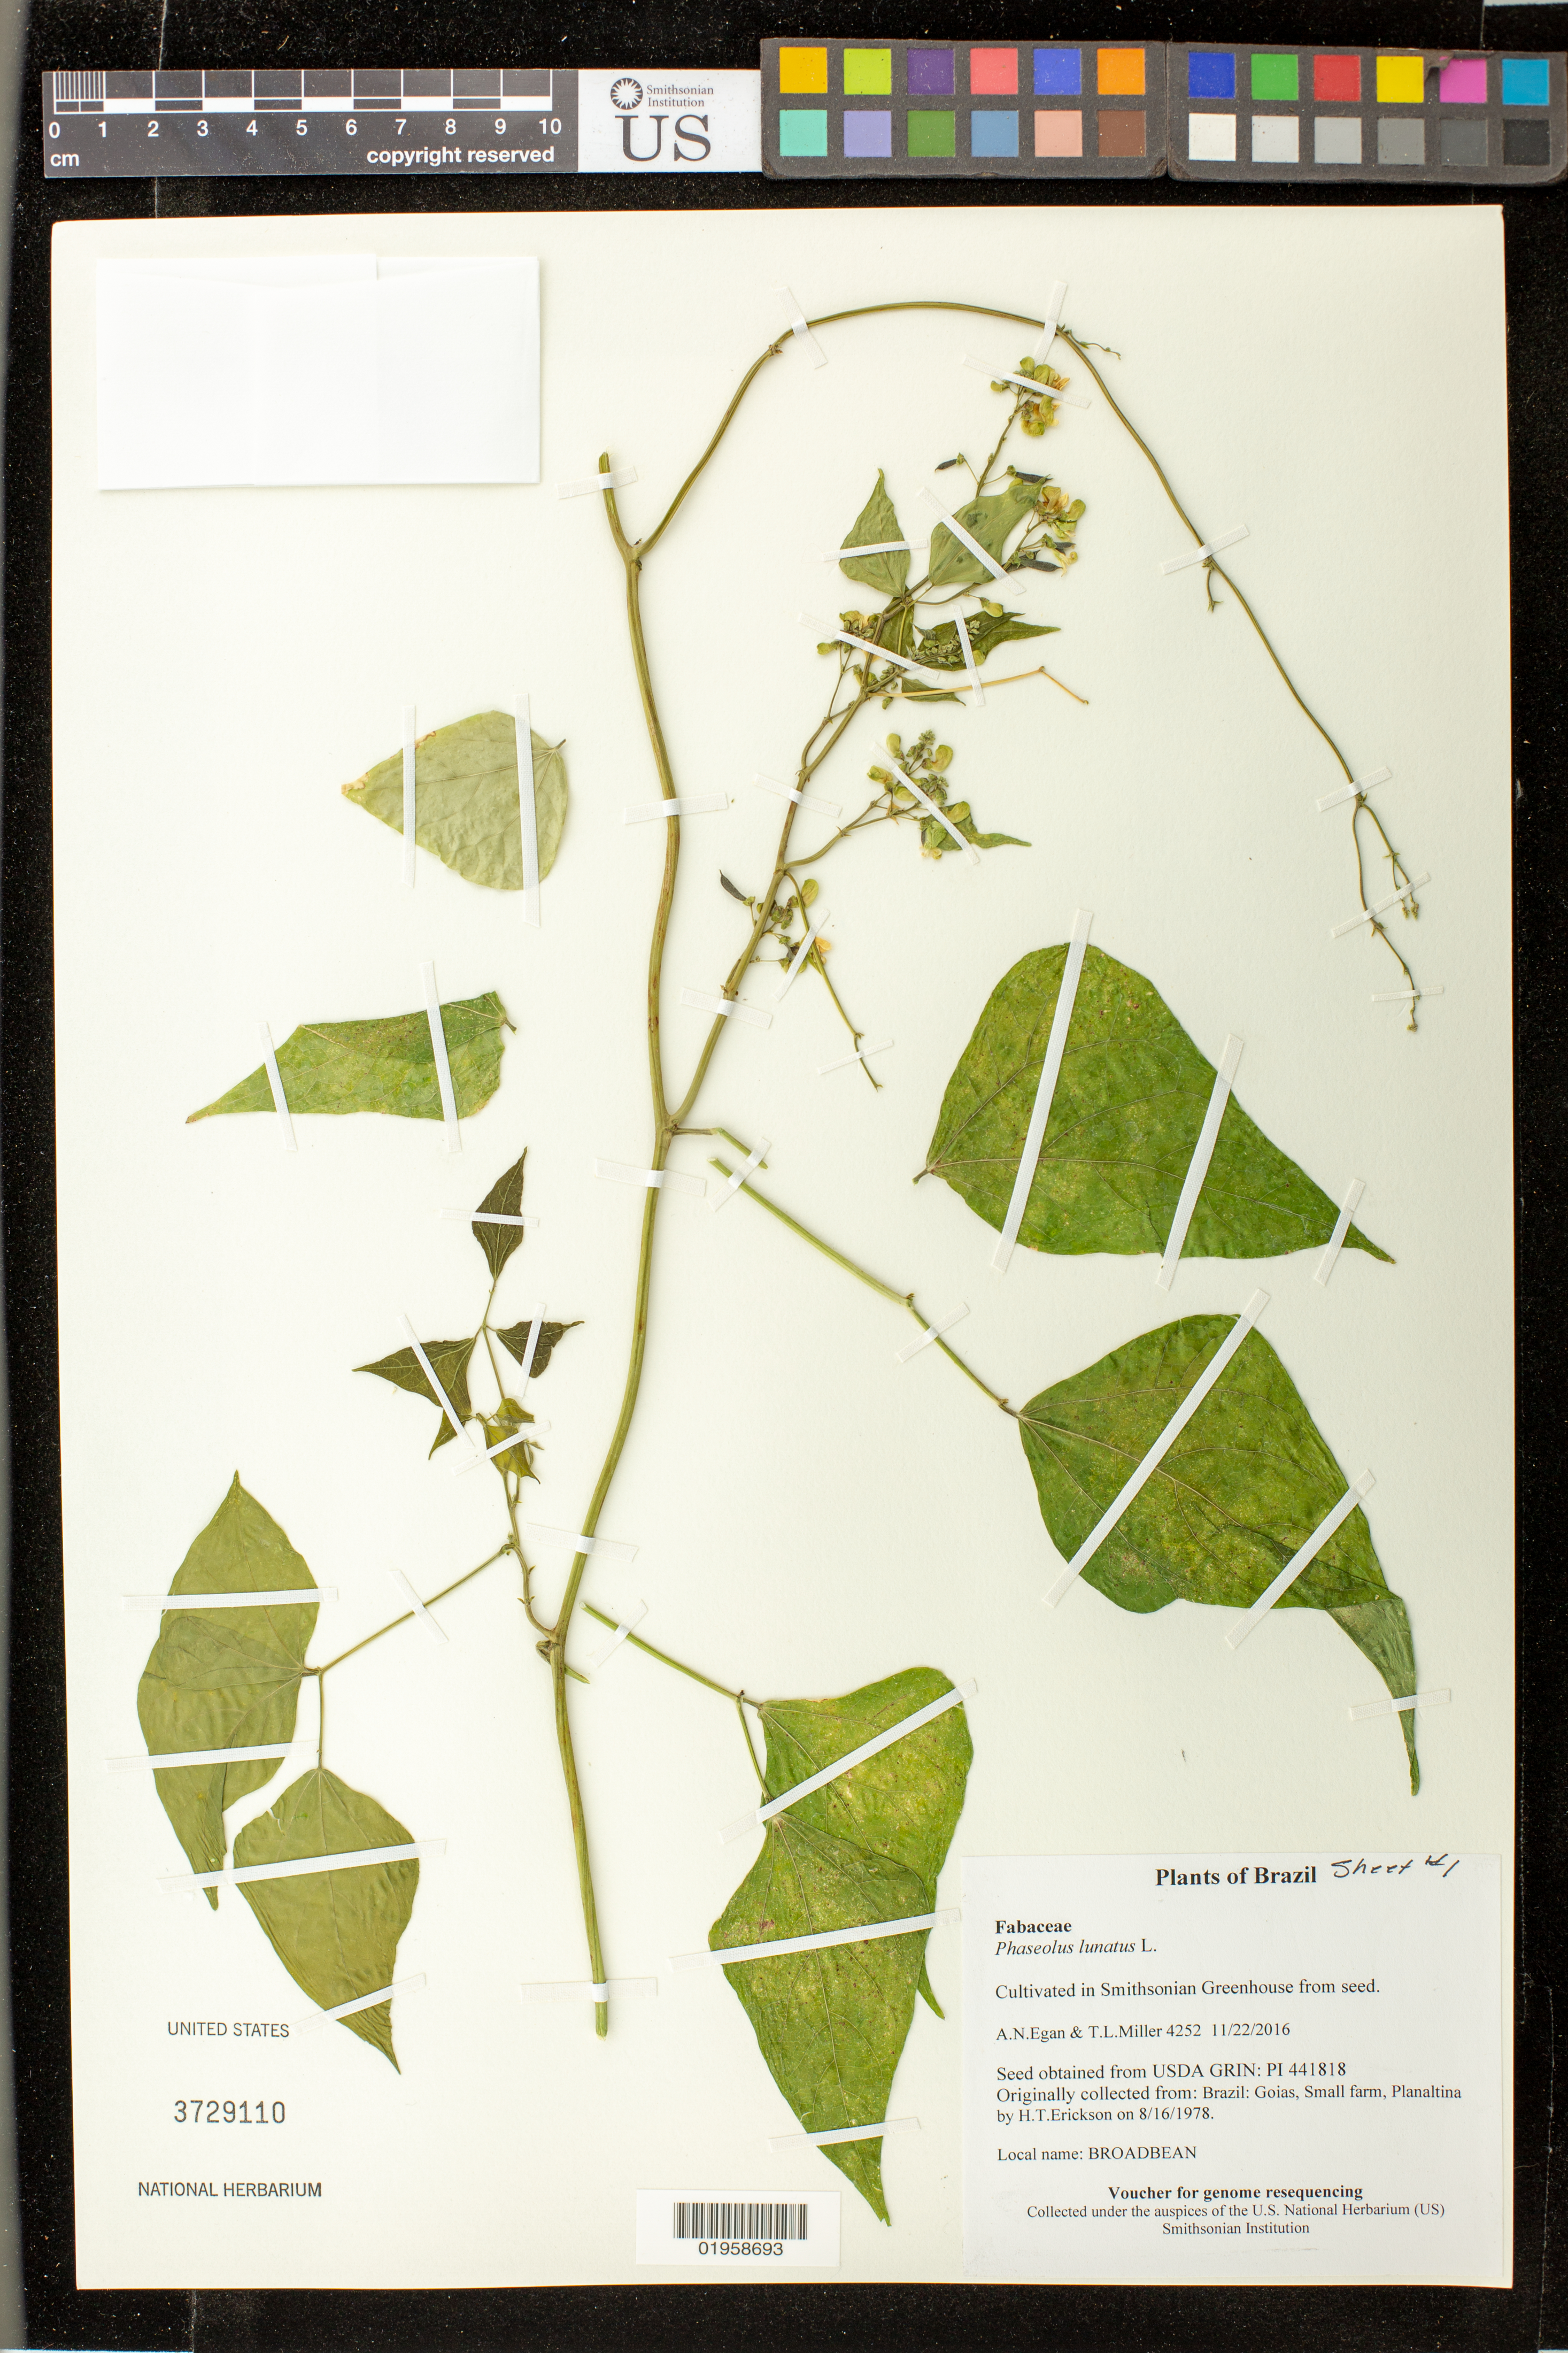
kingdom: Plantae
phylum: Tracheophyta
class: Magnoliopsida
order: Fabales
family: Fabaceae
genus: Phaseolus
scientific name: Phaseolus lunatus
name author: L.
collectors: A. N. Egan & T. L. Miller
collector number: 4252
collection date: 2016-11-22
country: United States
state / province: Maryland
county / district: Prince George's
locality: Smithsonian's Museum Support Ctr; 4210 Suitland Pkwy., NMNH Botany Research Greenhouses. Suitland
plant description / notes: Originally collected in Brazil, Goias, Small farm, Planaltina on 1978-08-16. H.T.Erickson (collector); Grown from seed acquired from the USDA's GRIN seed bank.; Broadbean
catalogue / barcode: US 3729110